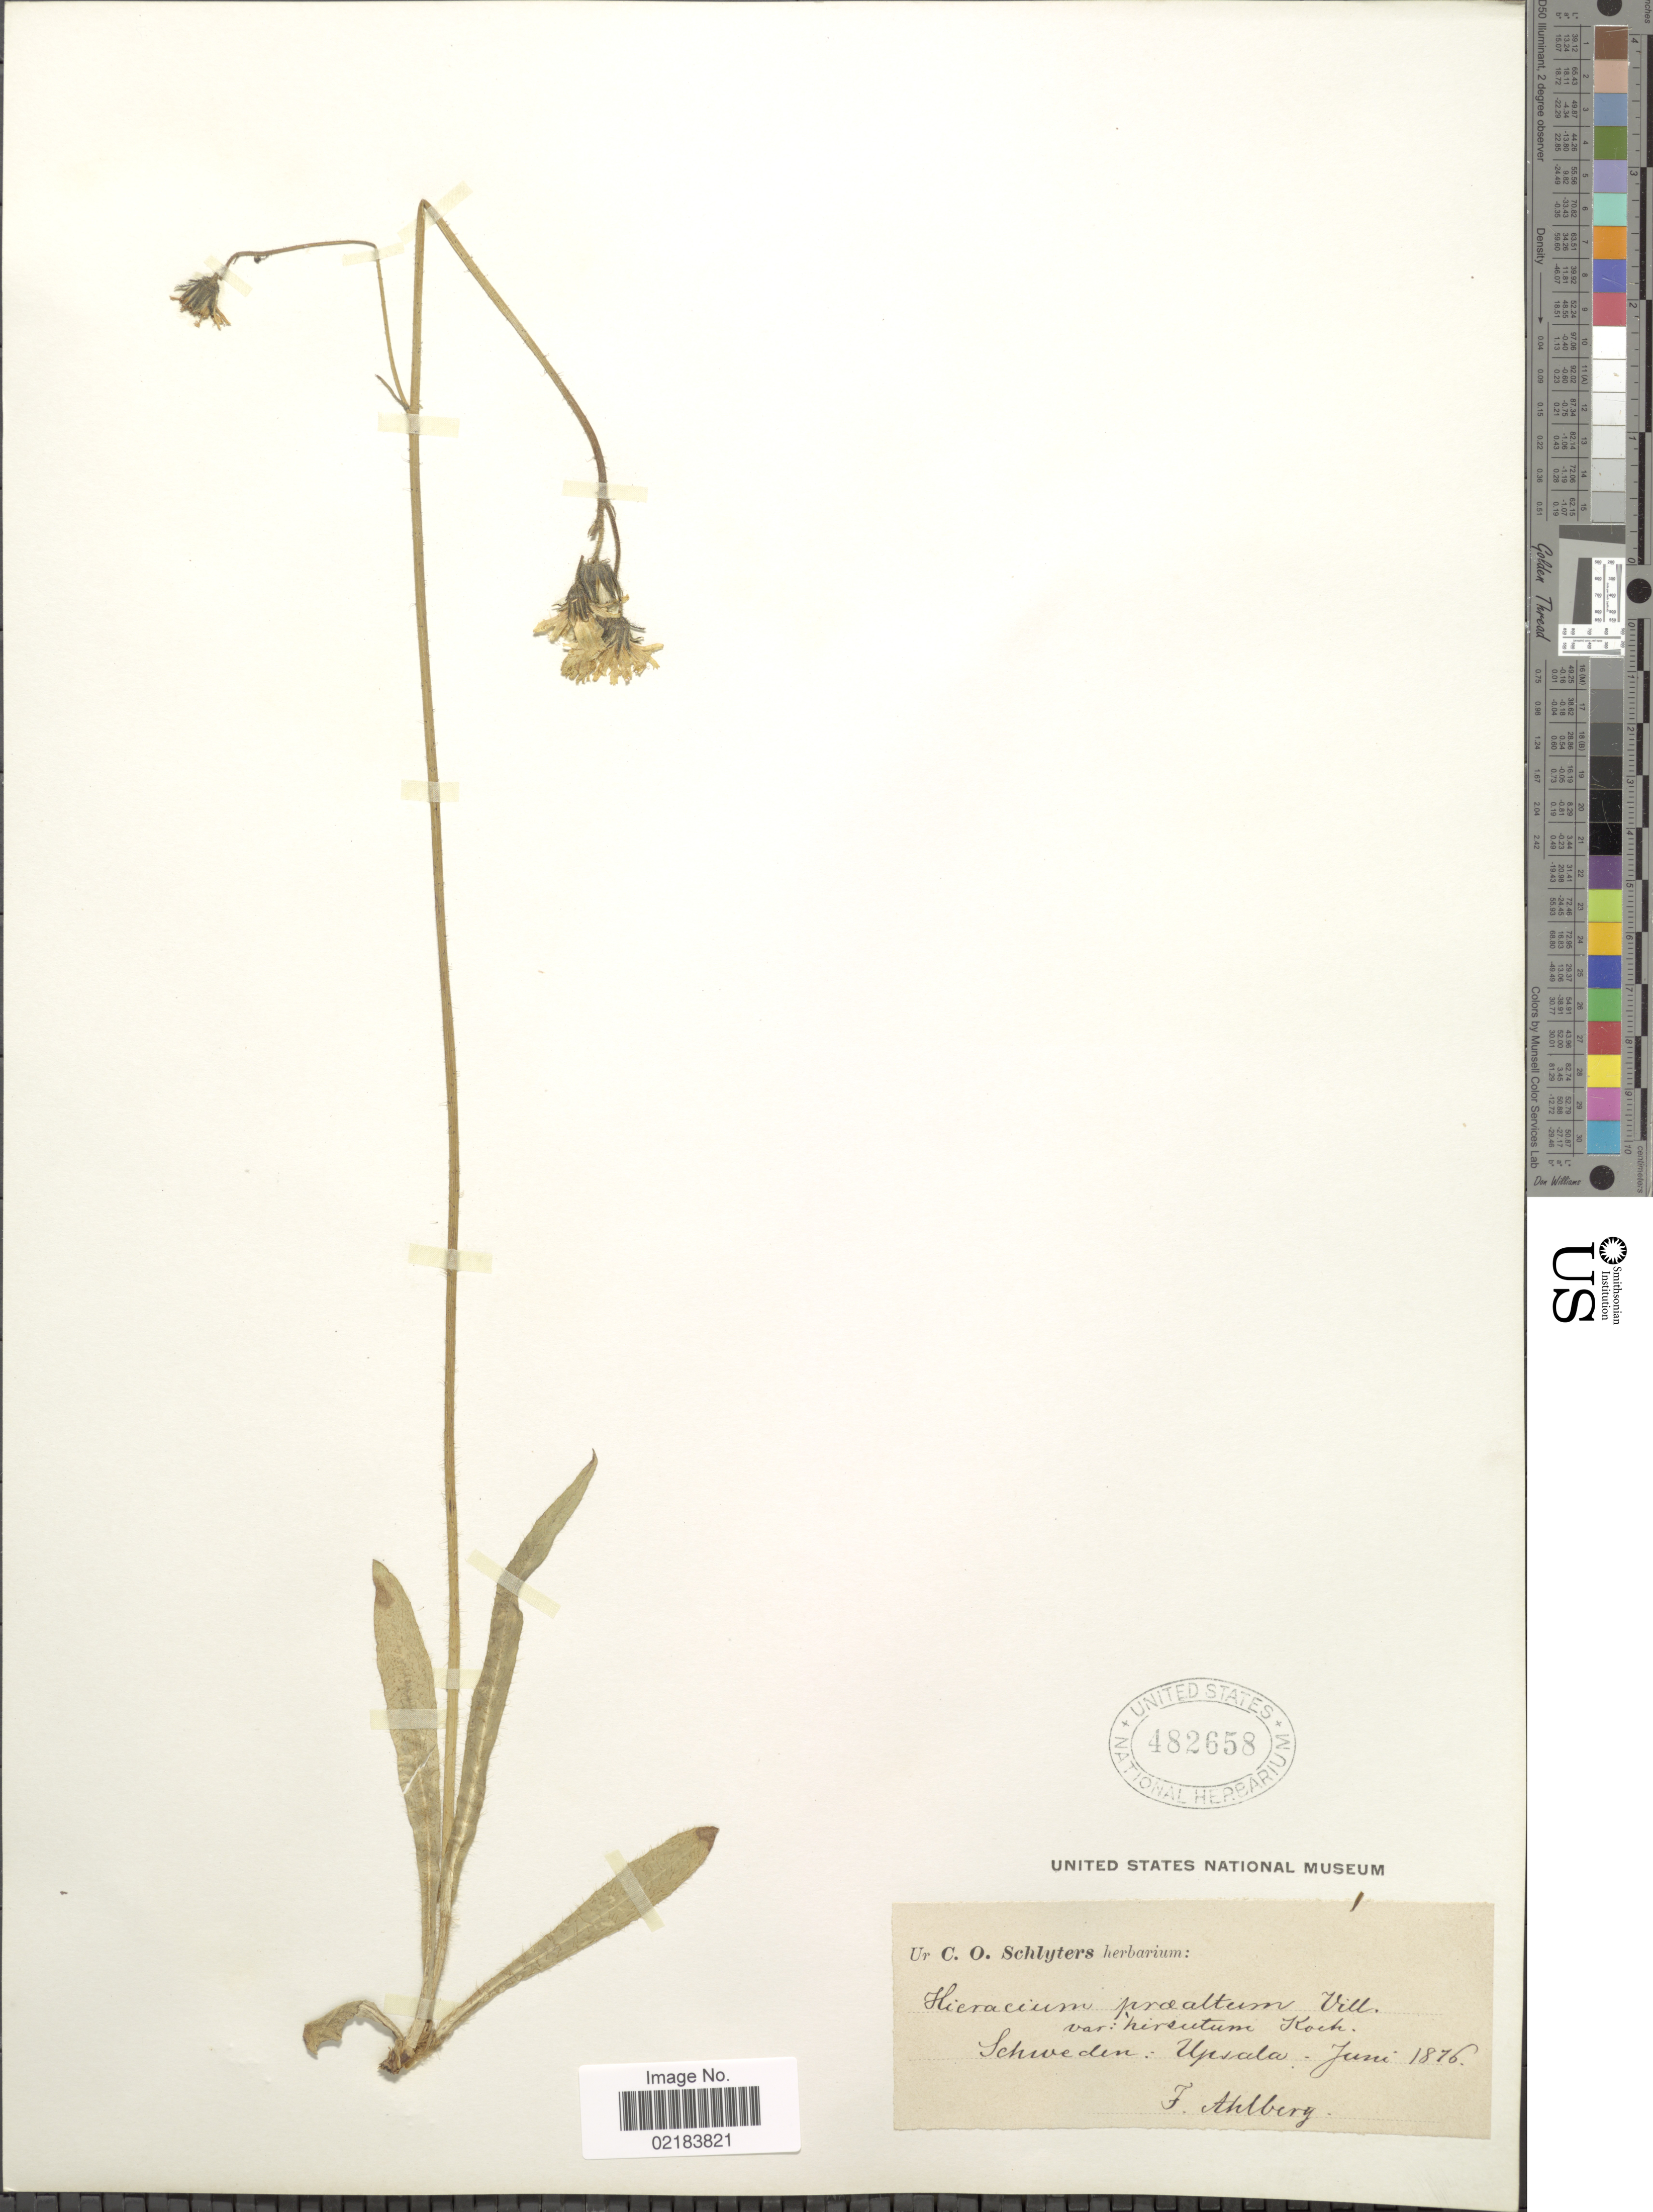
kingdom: Plantae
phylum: Tracheophyta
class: Magnoliopsida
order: Asterales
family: Asteraceae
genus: Pilosella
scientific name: Pilosella piloselloides subsp. praealta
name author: (Gochnat) S. Bräut. & Greuter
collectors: F. Ahlberg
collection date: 1876-06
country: Sweden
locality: Schweden: Upsala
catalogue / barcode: US 482658